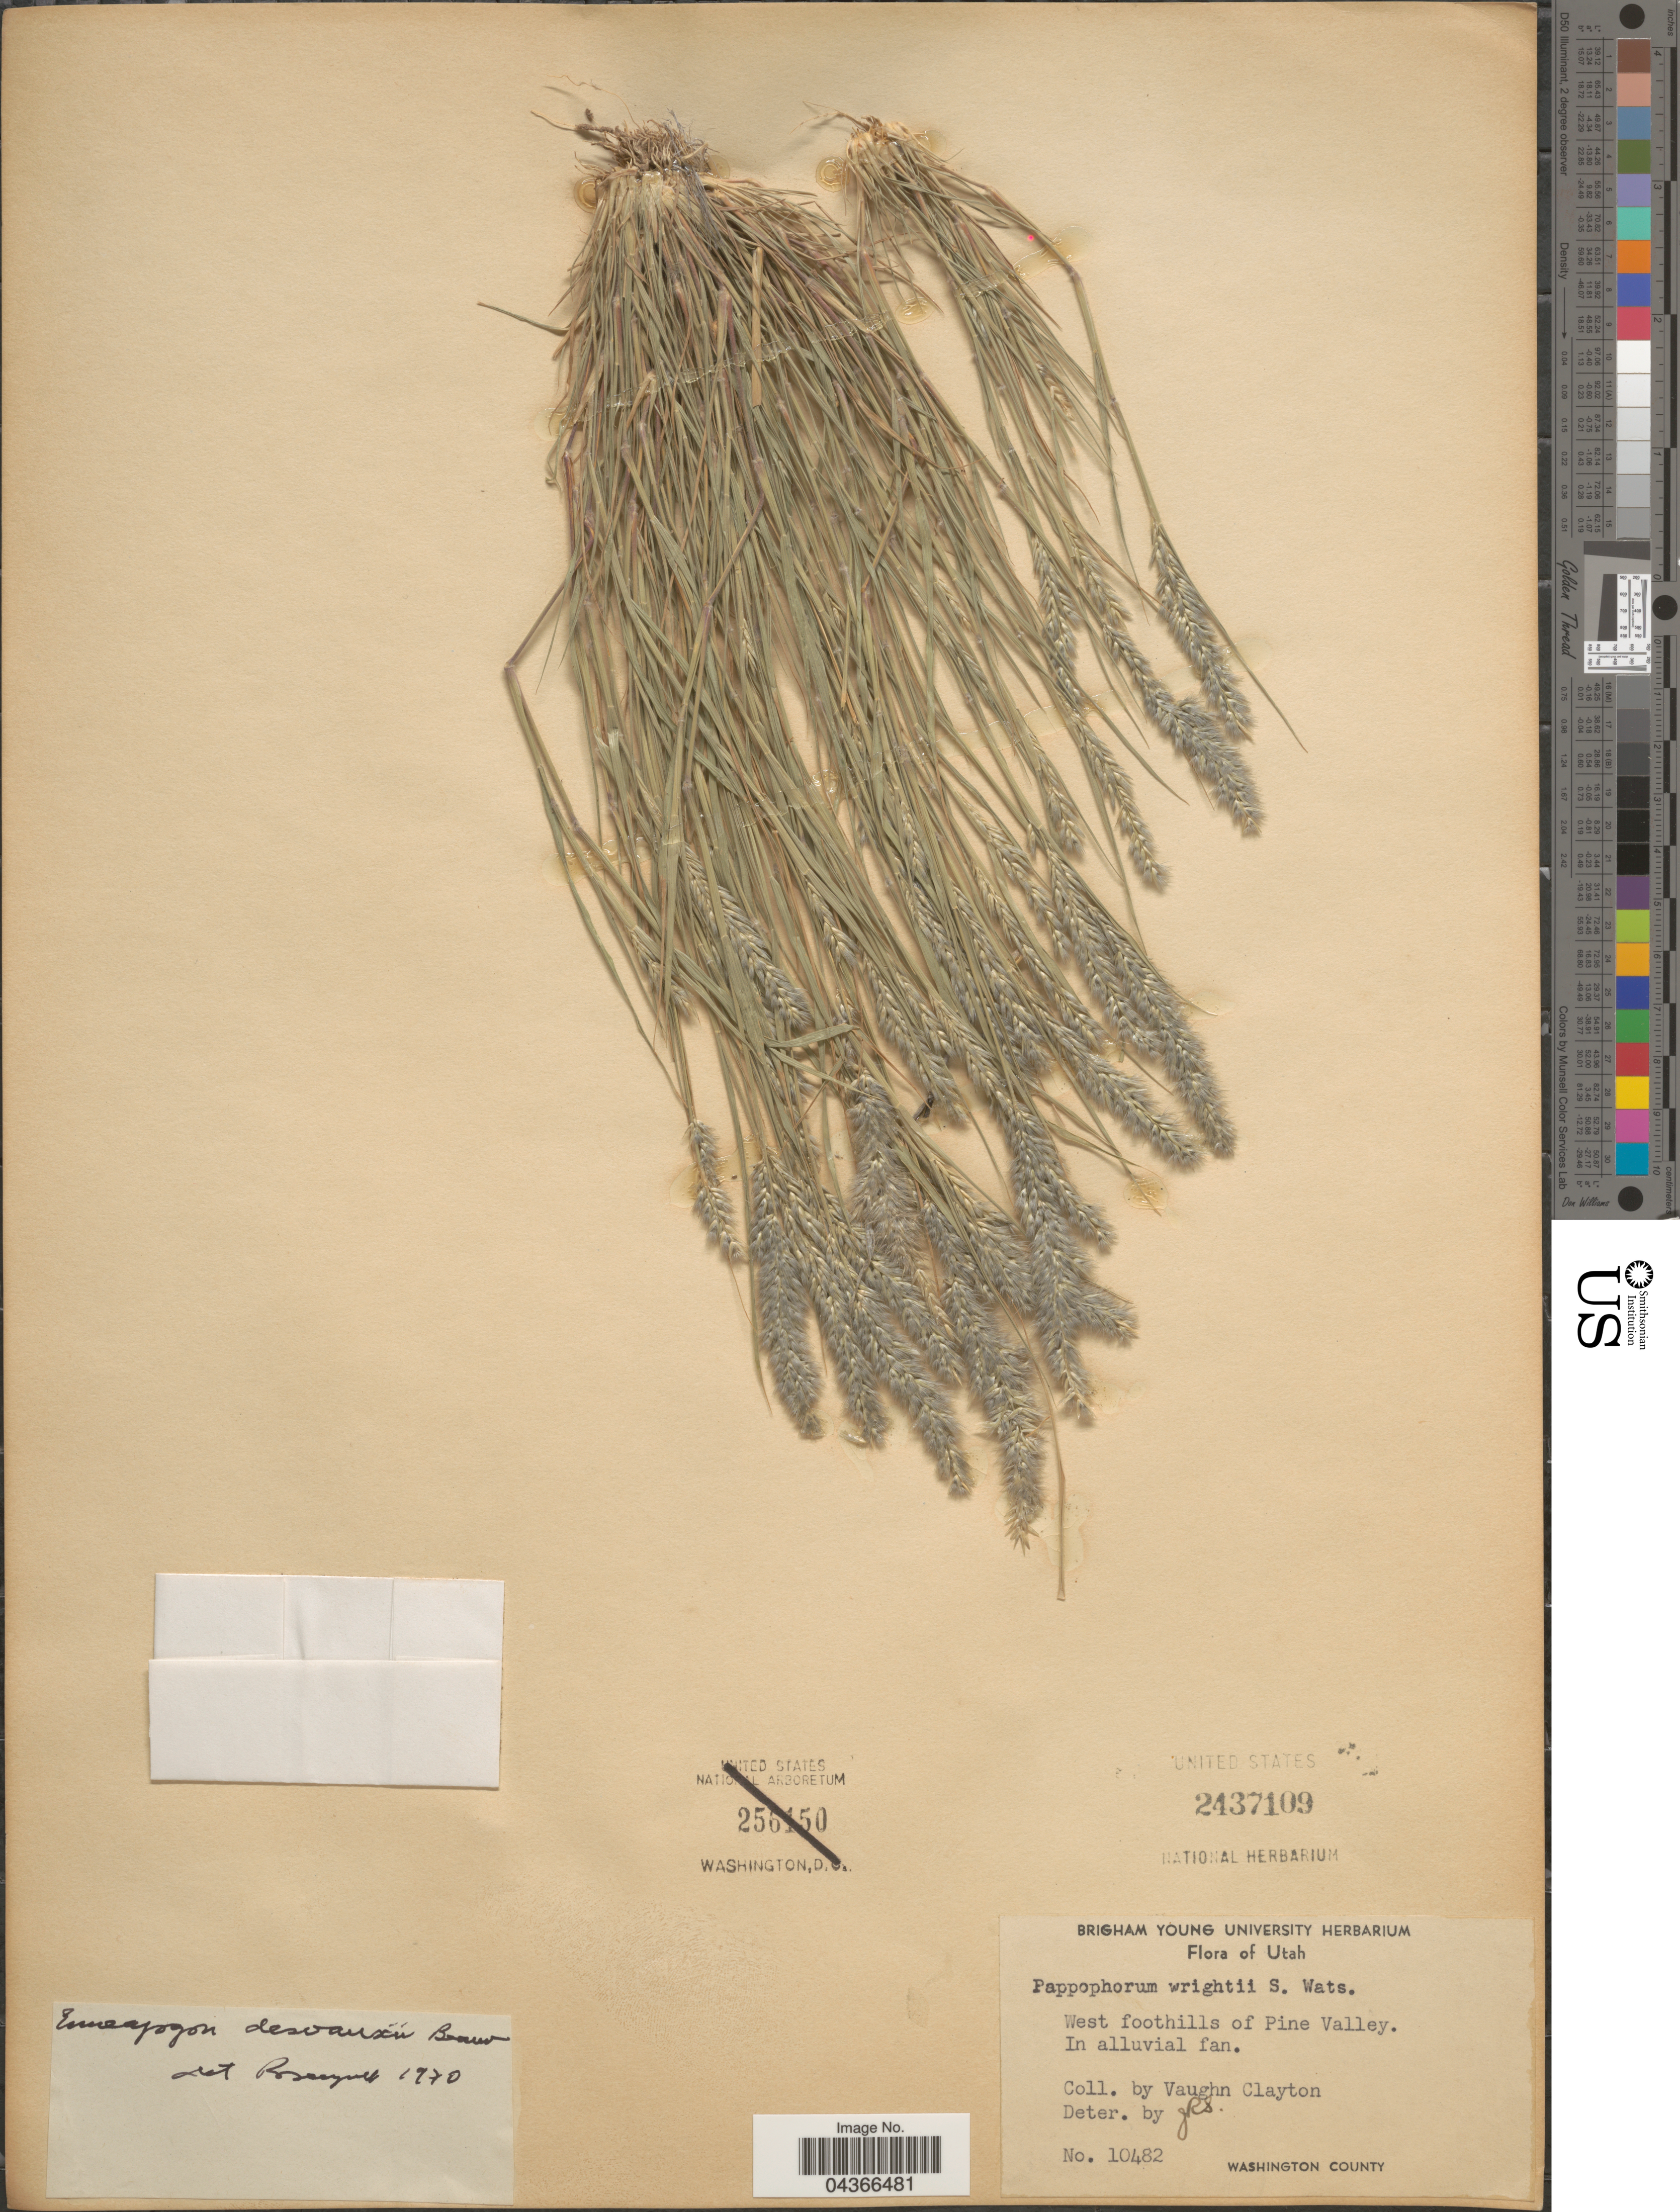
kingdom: Plantae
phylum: Tracheophyta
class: Liliopsida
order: Poales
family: Poaceae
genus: Enneapogon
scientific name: Enneapogon desvauxii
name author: P. Beauv.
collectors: V. Clayton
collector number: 10482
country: United States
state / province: Utah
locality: West foothills of Pine Valley. In alluvial fan. Washington County.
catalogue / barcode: US 2437109